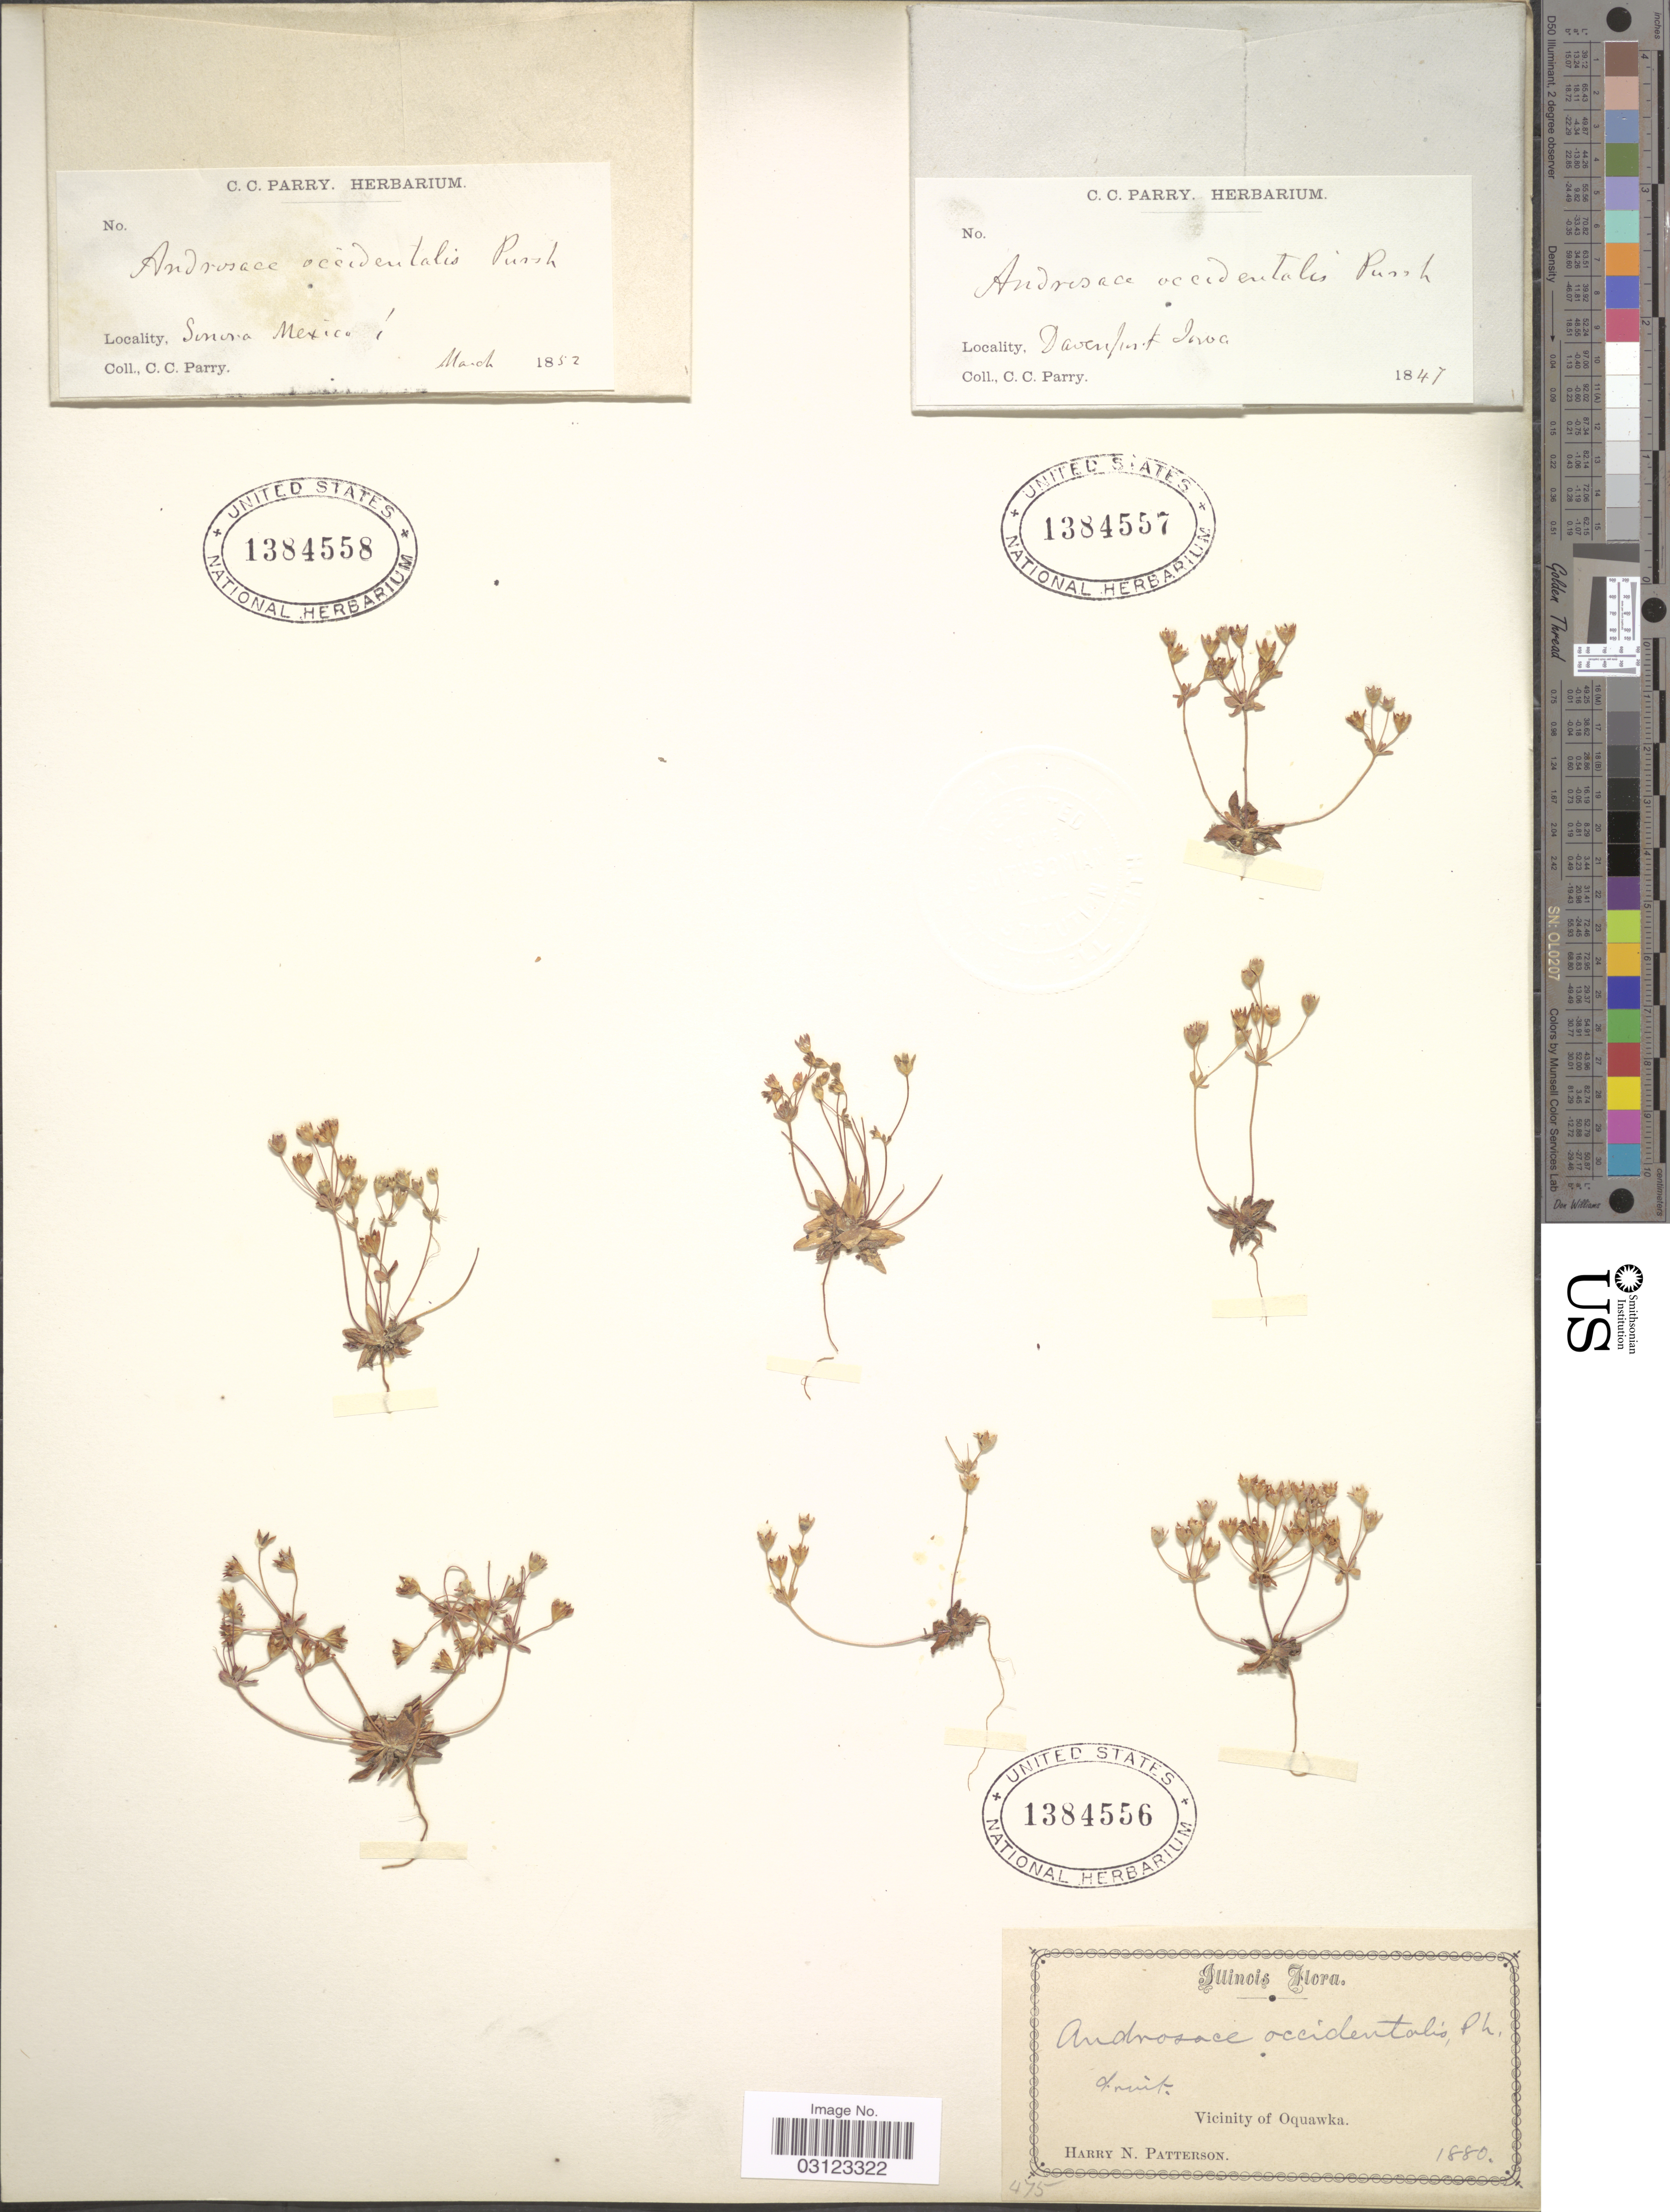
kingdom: Plantae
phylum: Tracheophyta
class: Magnoliopsida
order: Ericales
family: Primulaceae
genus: Androsace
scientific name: Androsace occidentalis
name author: (Pursh) Pursh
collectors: C. C. Parry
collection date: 1847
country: United States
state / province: Iowa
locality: Davenport.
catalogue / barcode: US 1384557-2